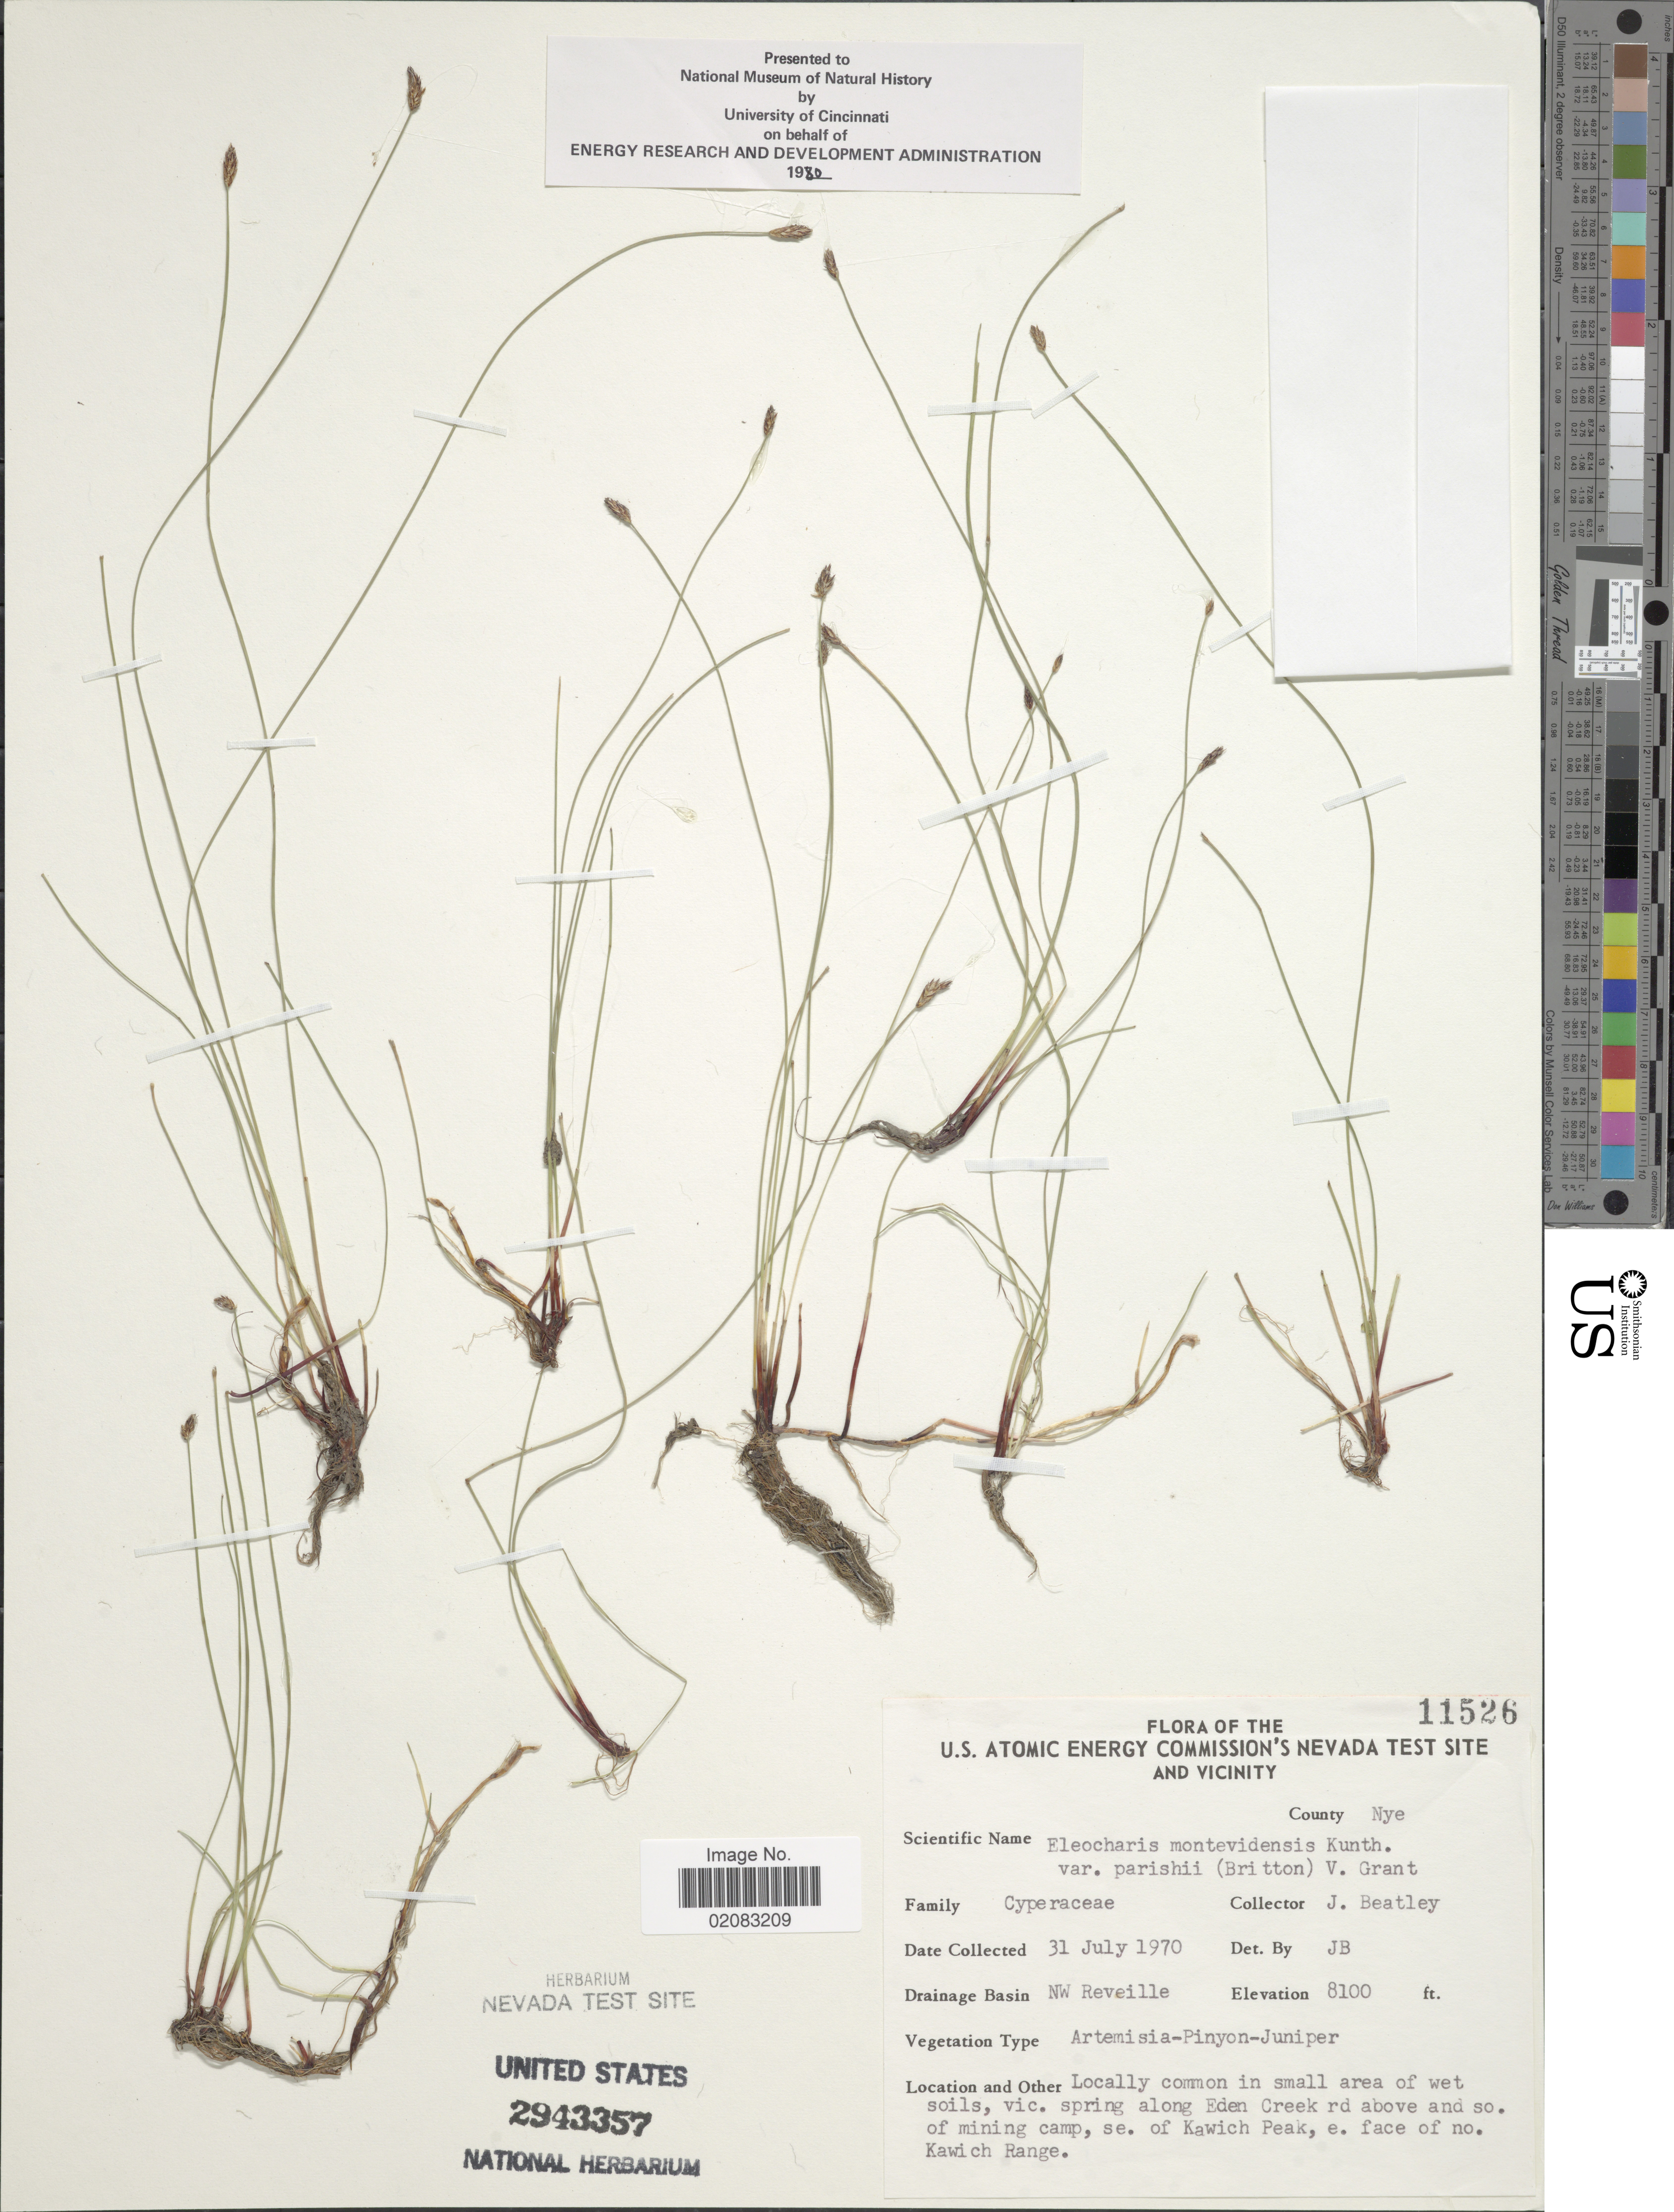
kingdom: Plantae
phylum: Tracheophyta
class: Liliopsida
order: Poales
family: Cyperaceae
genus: Eleocharis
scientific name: Eleocharis parishii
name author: Britton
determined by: Strong, Mark T., (BOT), Smithsonian Institution - National Museum of Natural History (UNITED STATES)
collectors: J. C. Beatley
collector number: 11526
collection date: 1970-07-31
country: United States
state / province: Nevada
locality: U.S. Atomic Energy Commision's Nevada Test Site and Vicinity, County Nye, Drainage Basin NW Reveille, Locally common in small area of wet soils, vic spring along Eden Creek rd above and so. of mining camp, se of Kawich Peak, e face of no. Kawich Range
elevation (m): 2469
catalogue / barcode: US 2943357